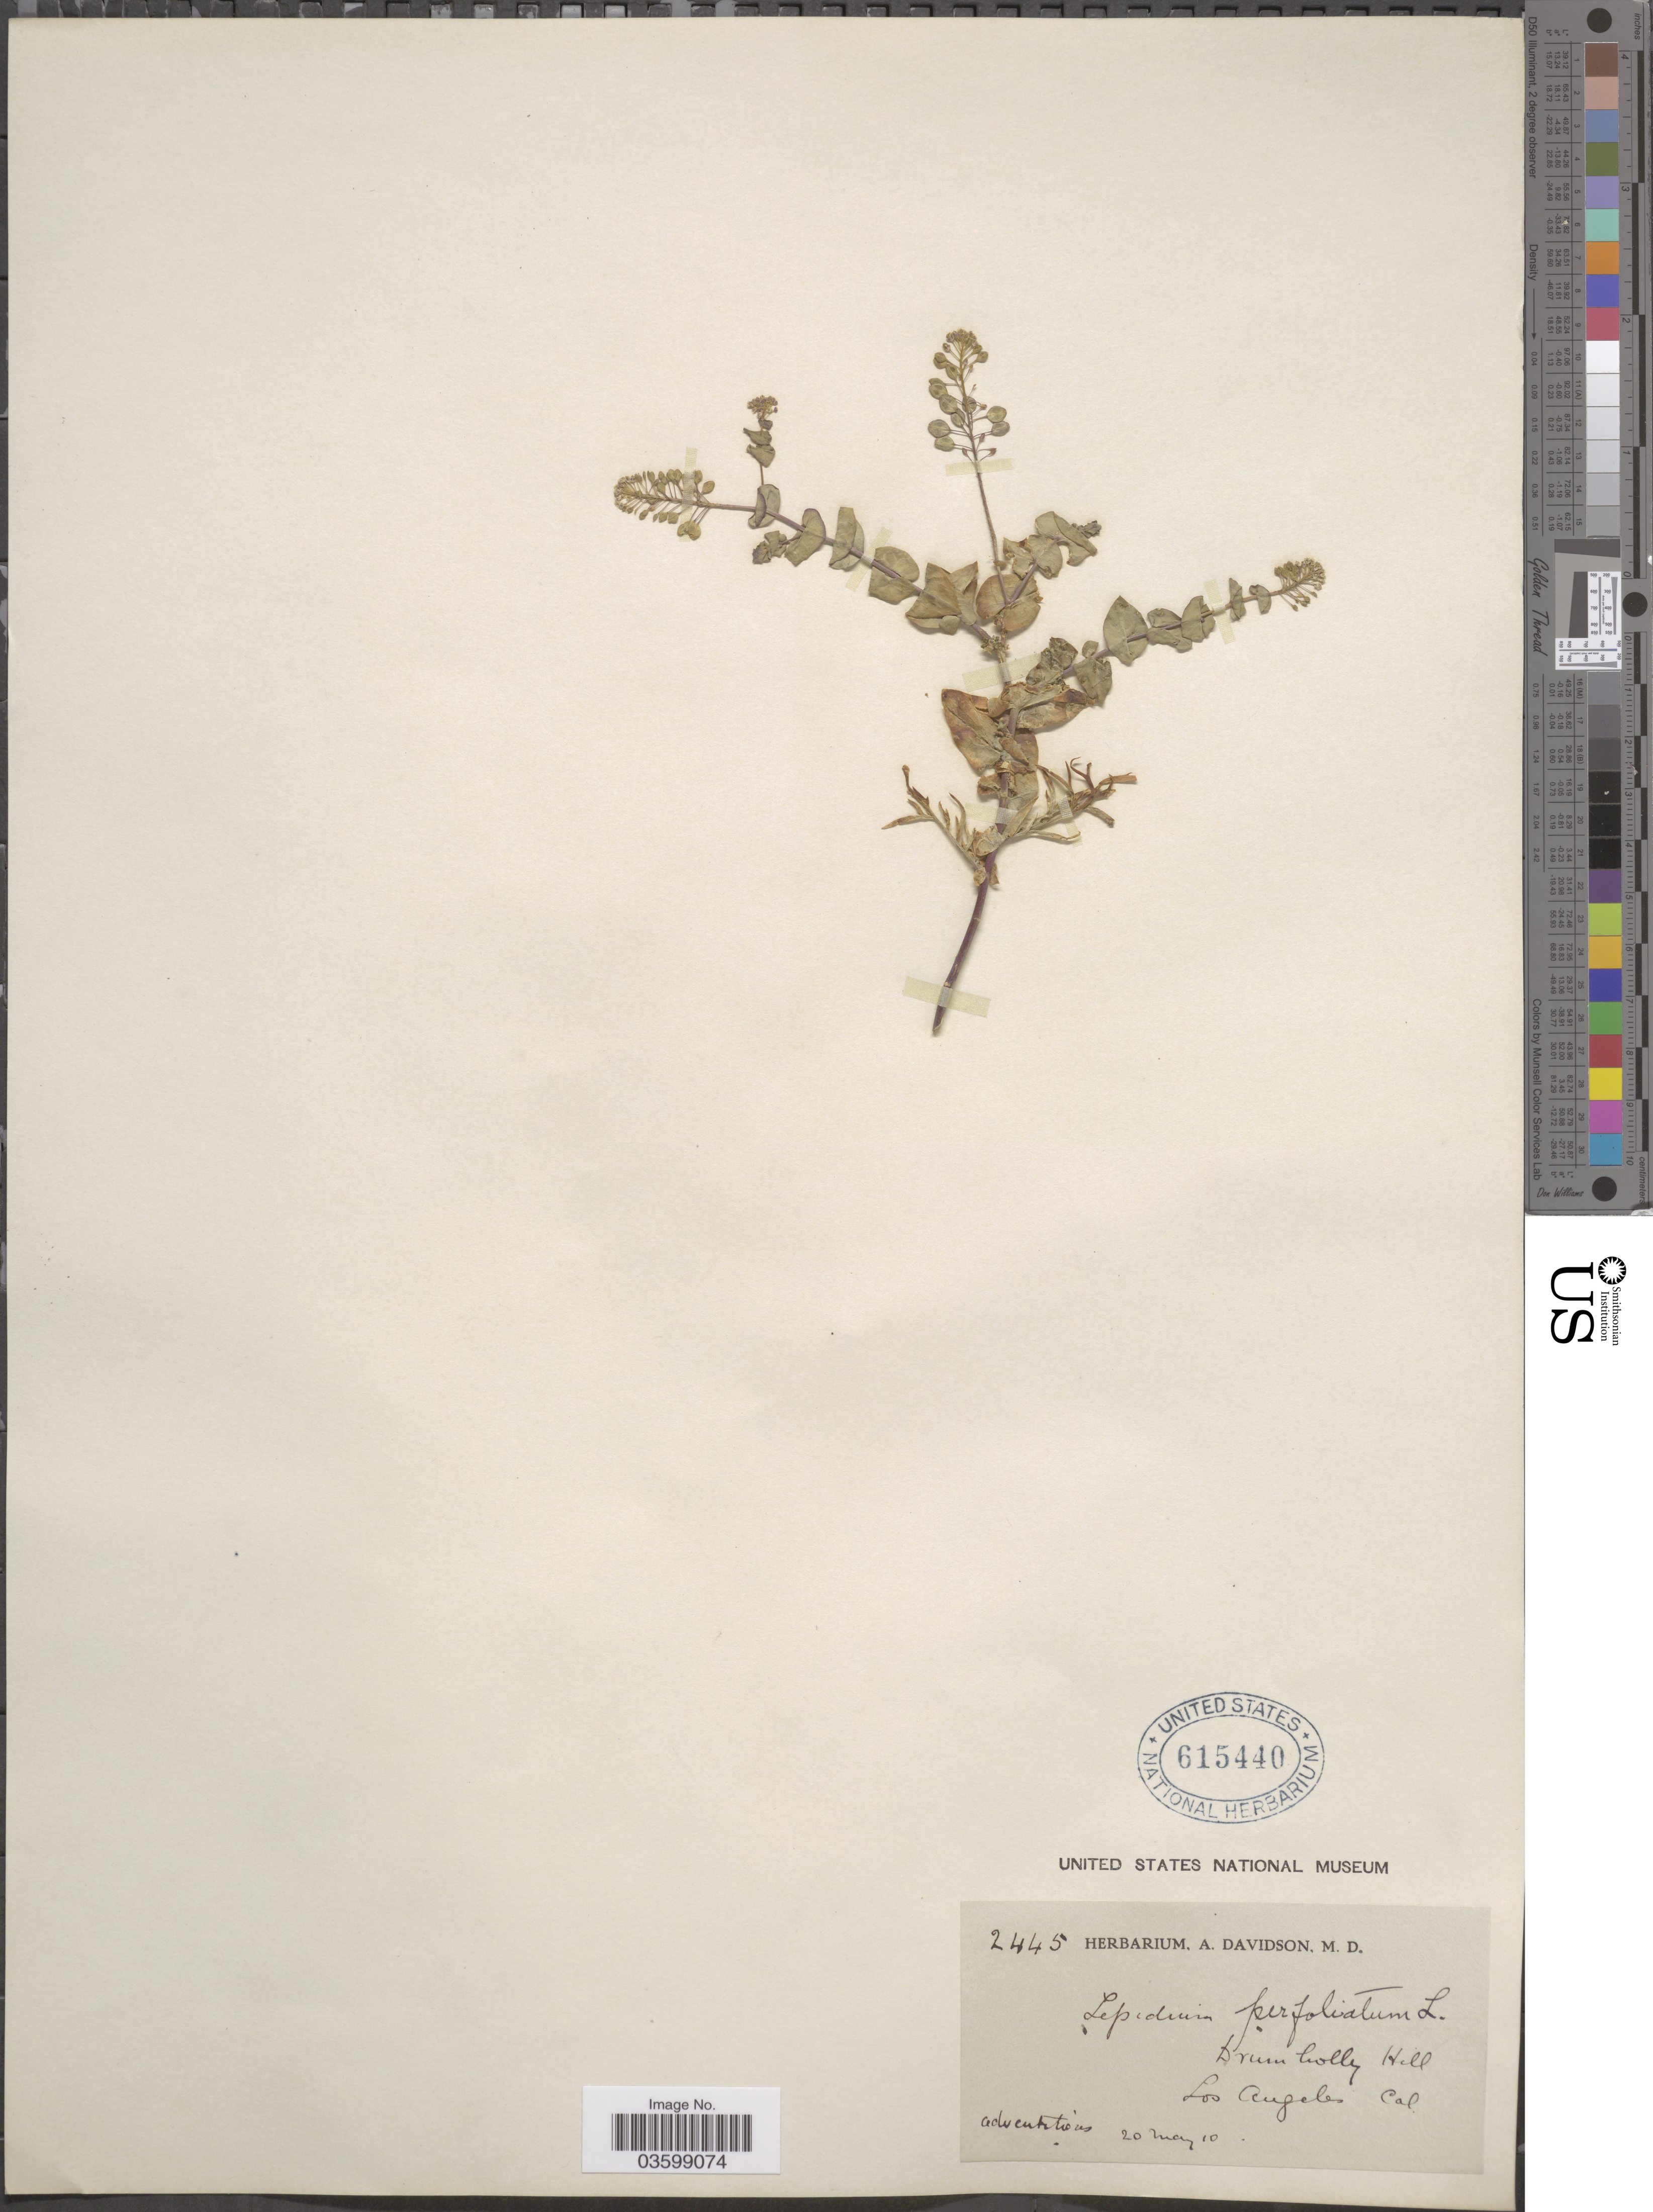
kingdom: Plantae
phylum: Tracheophyta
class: Magnoliopsida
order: Brassicales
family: Brassicaceae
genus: Lepidium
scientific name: Lepidium perfoliatum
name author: L.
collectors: ex herb. A. Davidson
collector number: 2445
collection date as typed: Transcribed d/m/y: 20/5/10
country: United States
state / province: California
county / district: Los Angeles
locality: Drum holly Hill. Los Angeles.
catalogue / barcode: US 615440